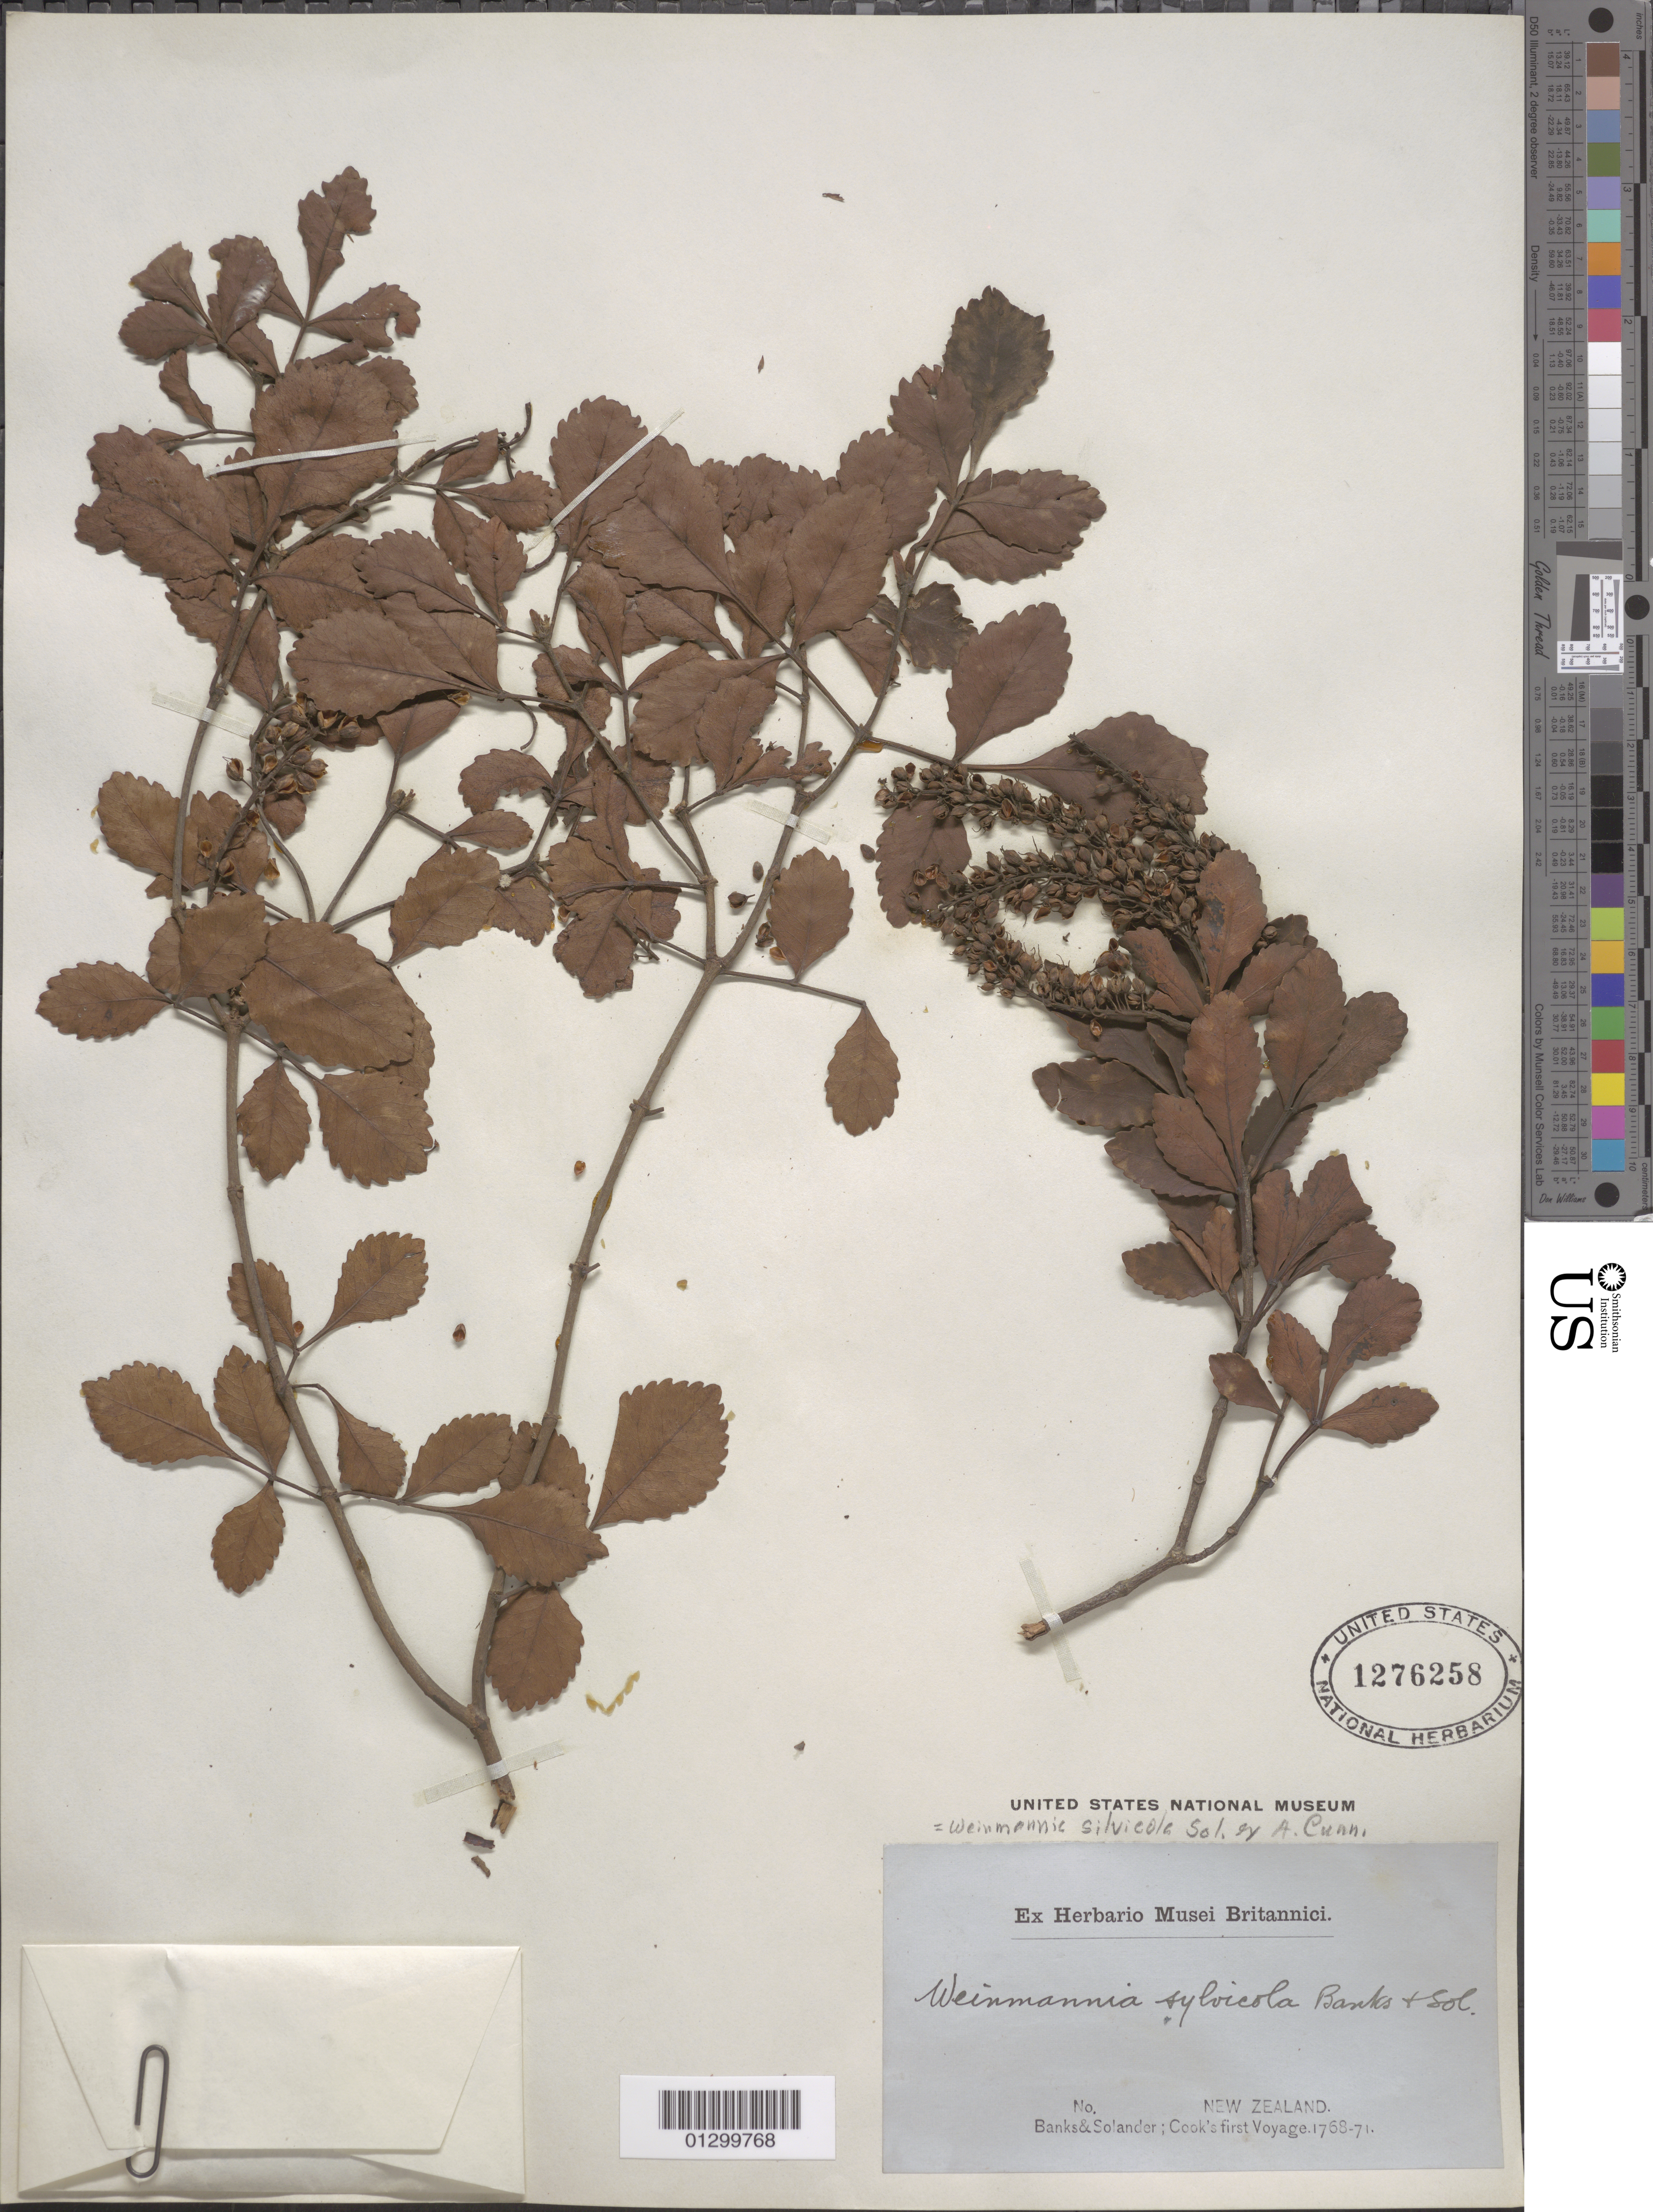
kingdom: Plantae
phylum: Tracheophyta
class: Magnoliopsida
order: Oxalidales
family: Cunoniaceae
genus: Pterophylla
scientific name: Pterophylla sylvicola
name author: (Sol. ex A. Cunn.) Pillon & H.C. Hopkins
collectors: J. Banks & D. C. Solander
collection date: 1768/1771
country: New Zealand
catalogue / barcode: US 1276258